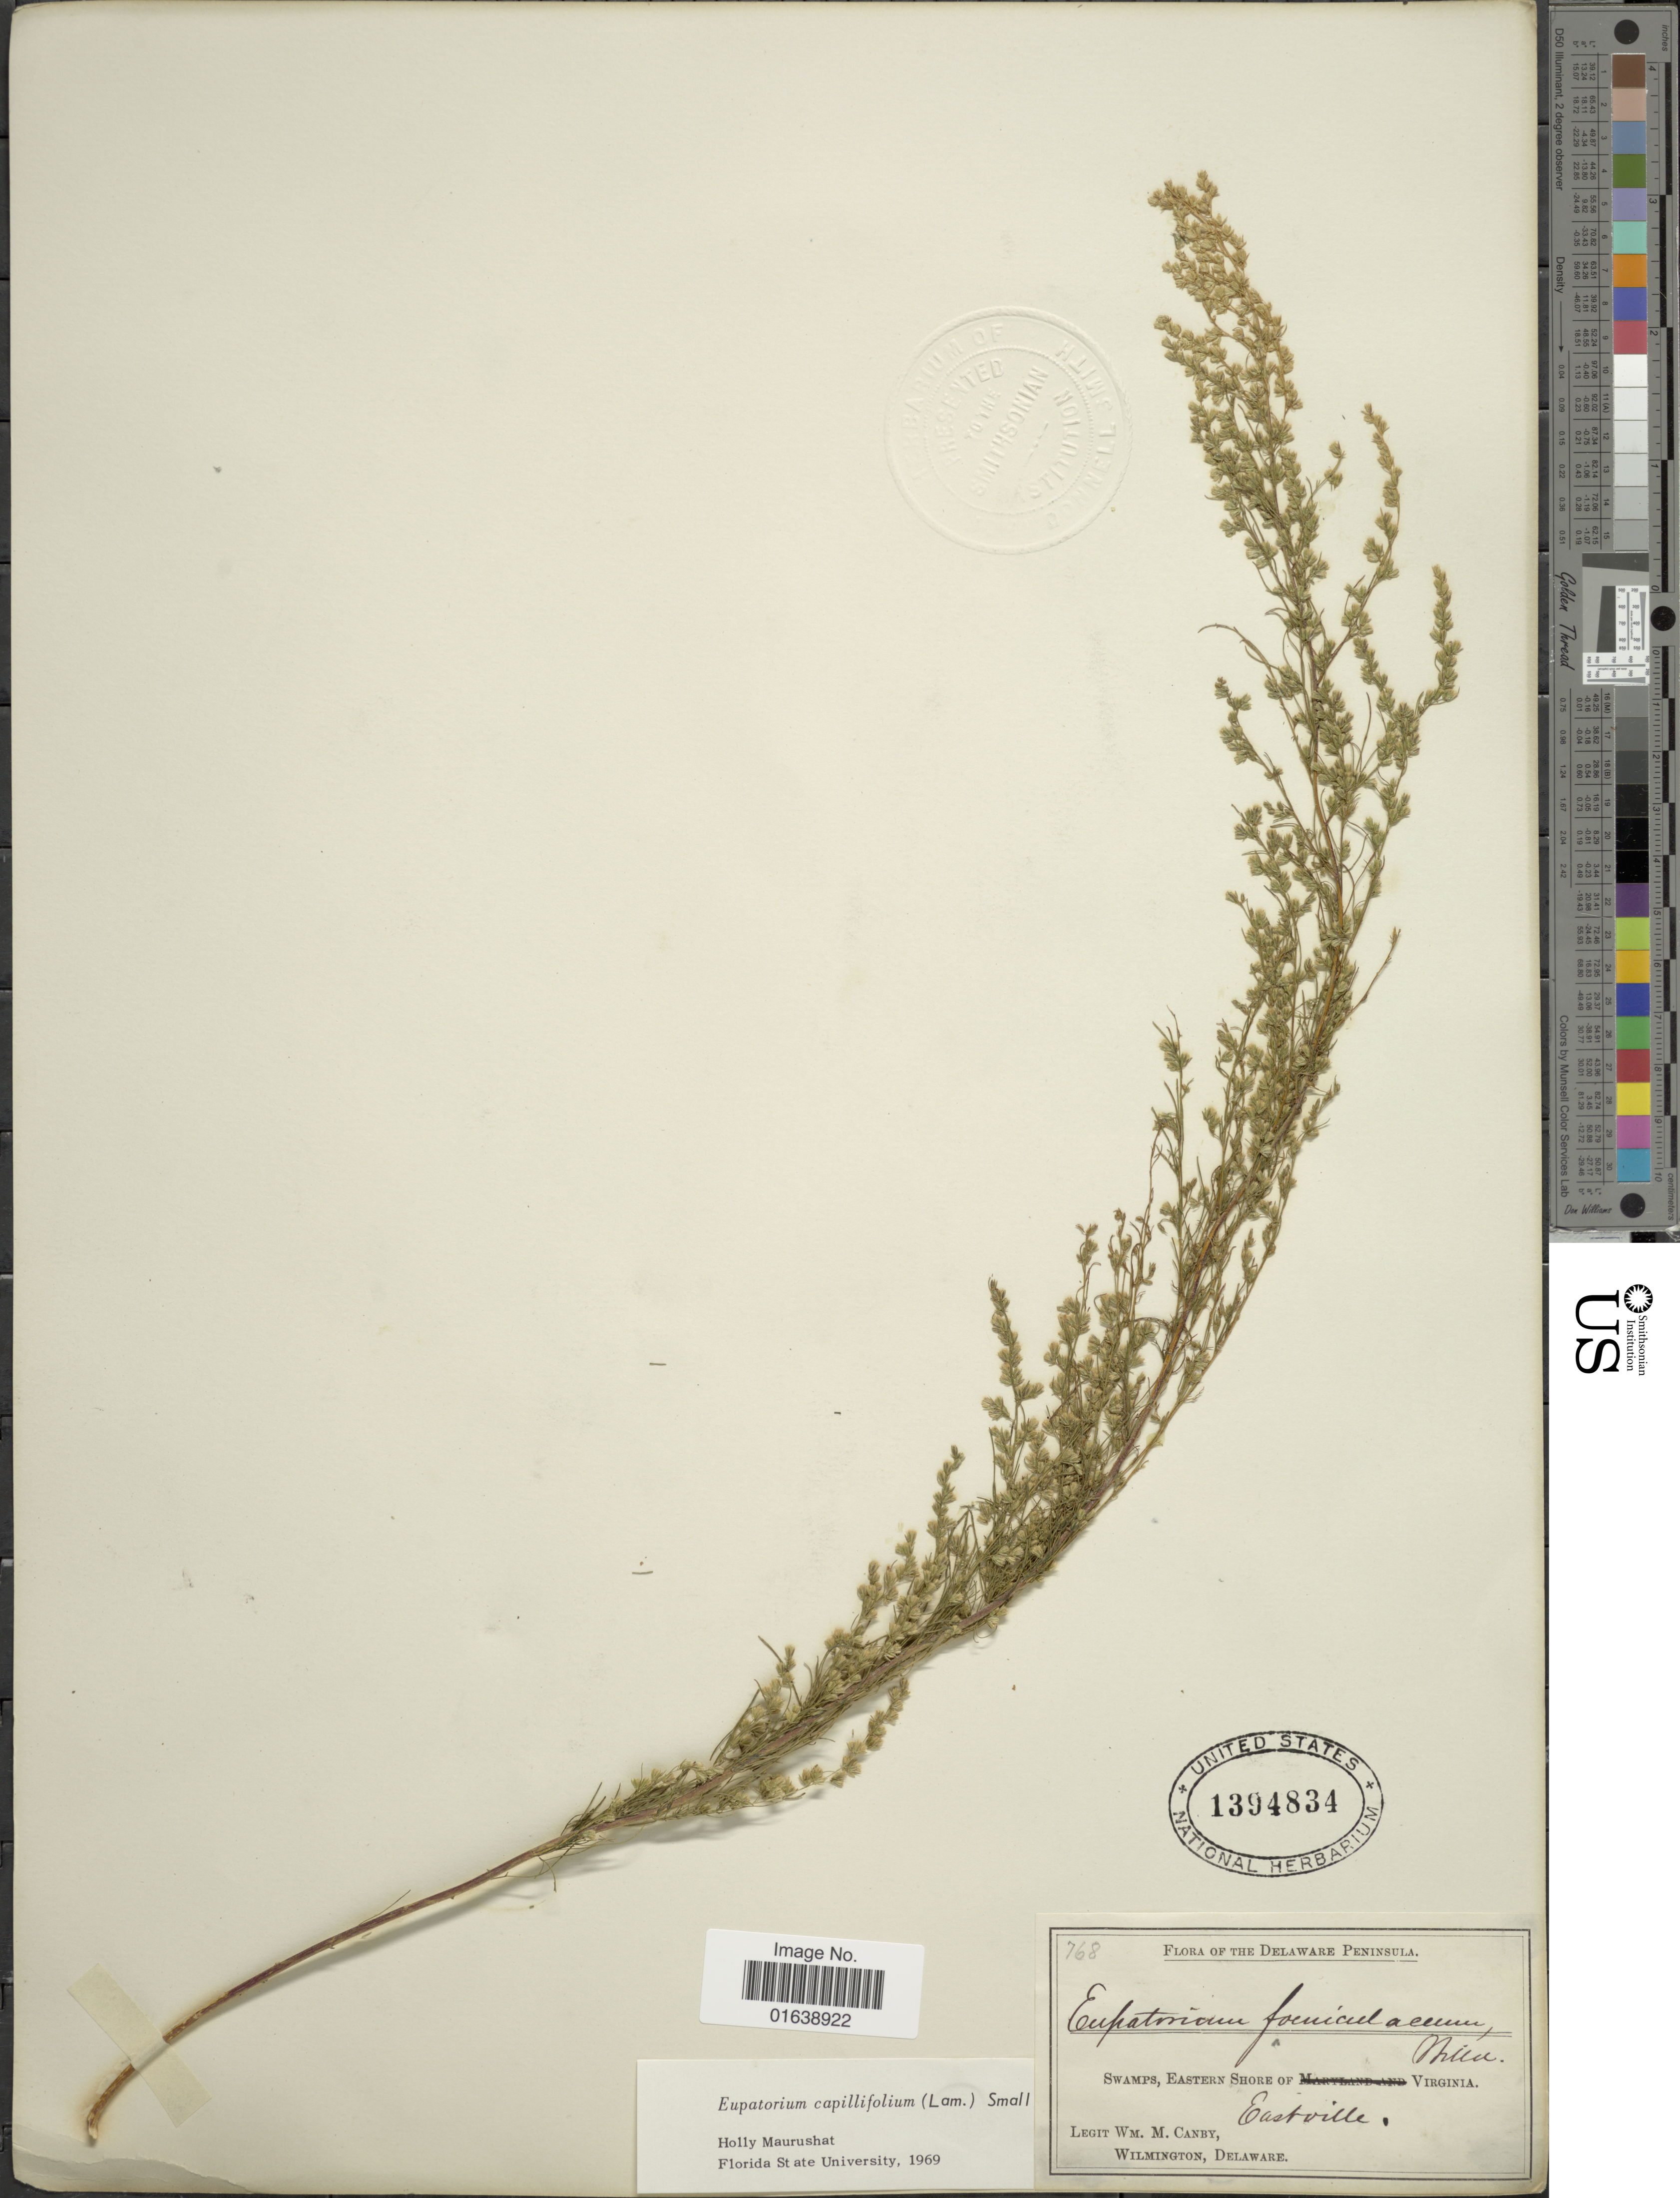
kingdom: Plantae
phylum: Tracheophyta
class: Magnoliopsida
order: Asterales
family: Asteraceae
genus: Eupatorium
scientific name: Eupatorium capillifolium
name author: (Lam.) Small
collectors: W. M. Canby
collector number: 768?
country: United States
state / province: Virginia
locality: Swamps, Eastern Shore of Virginia. Eastville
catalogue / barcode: US 1394834